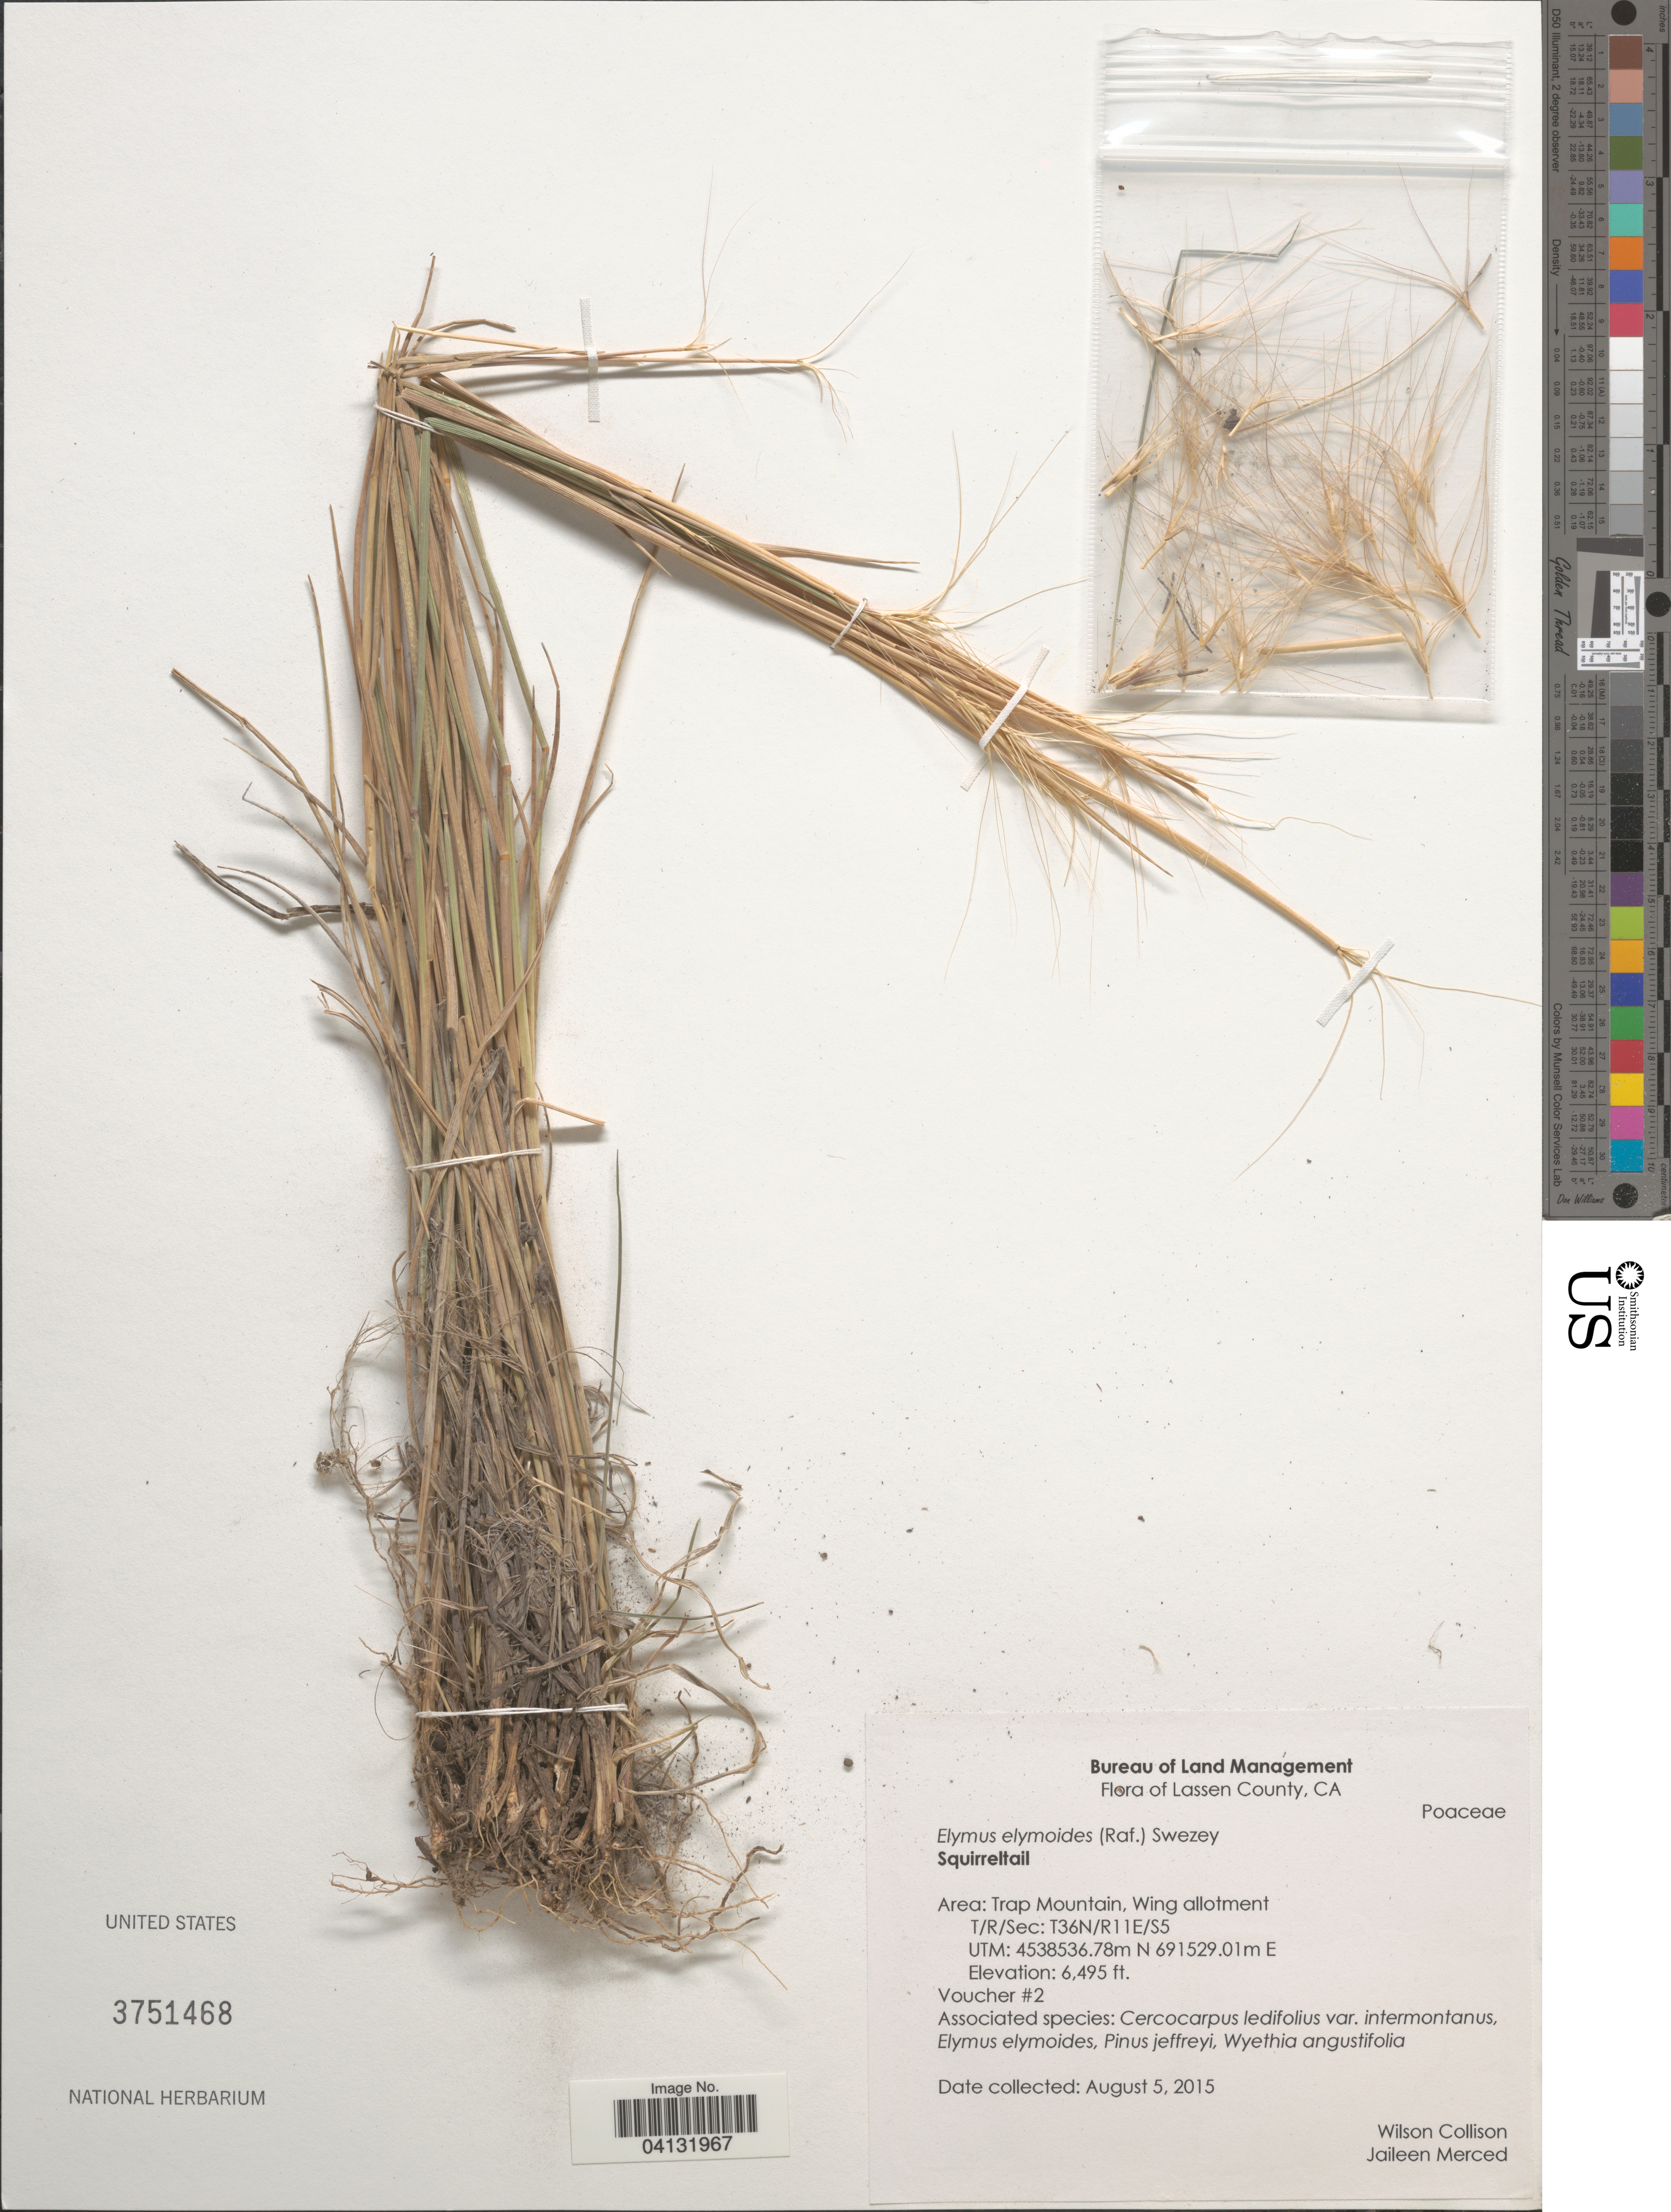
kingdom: Plantae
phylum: Tracheophyta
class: Liliopsida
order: Poales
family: Poaceae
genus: Elymus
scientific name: Elymus elymoides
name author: (Raf.) Swezey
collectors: W. Collison & J. Merced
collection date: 2015-08-05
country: United States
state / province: California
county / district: Lassen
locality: Lassen County. Area: Trap Mountain, Wing allotment. T/R/Sec: T36N/R11E/S5. UTM: 4538536.78m N 691529.01m E.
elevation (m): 1980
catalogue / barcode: US 3751468